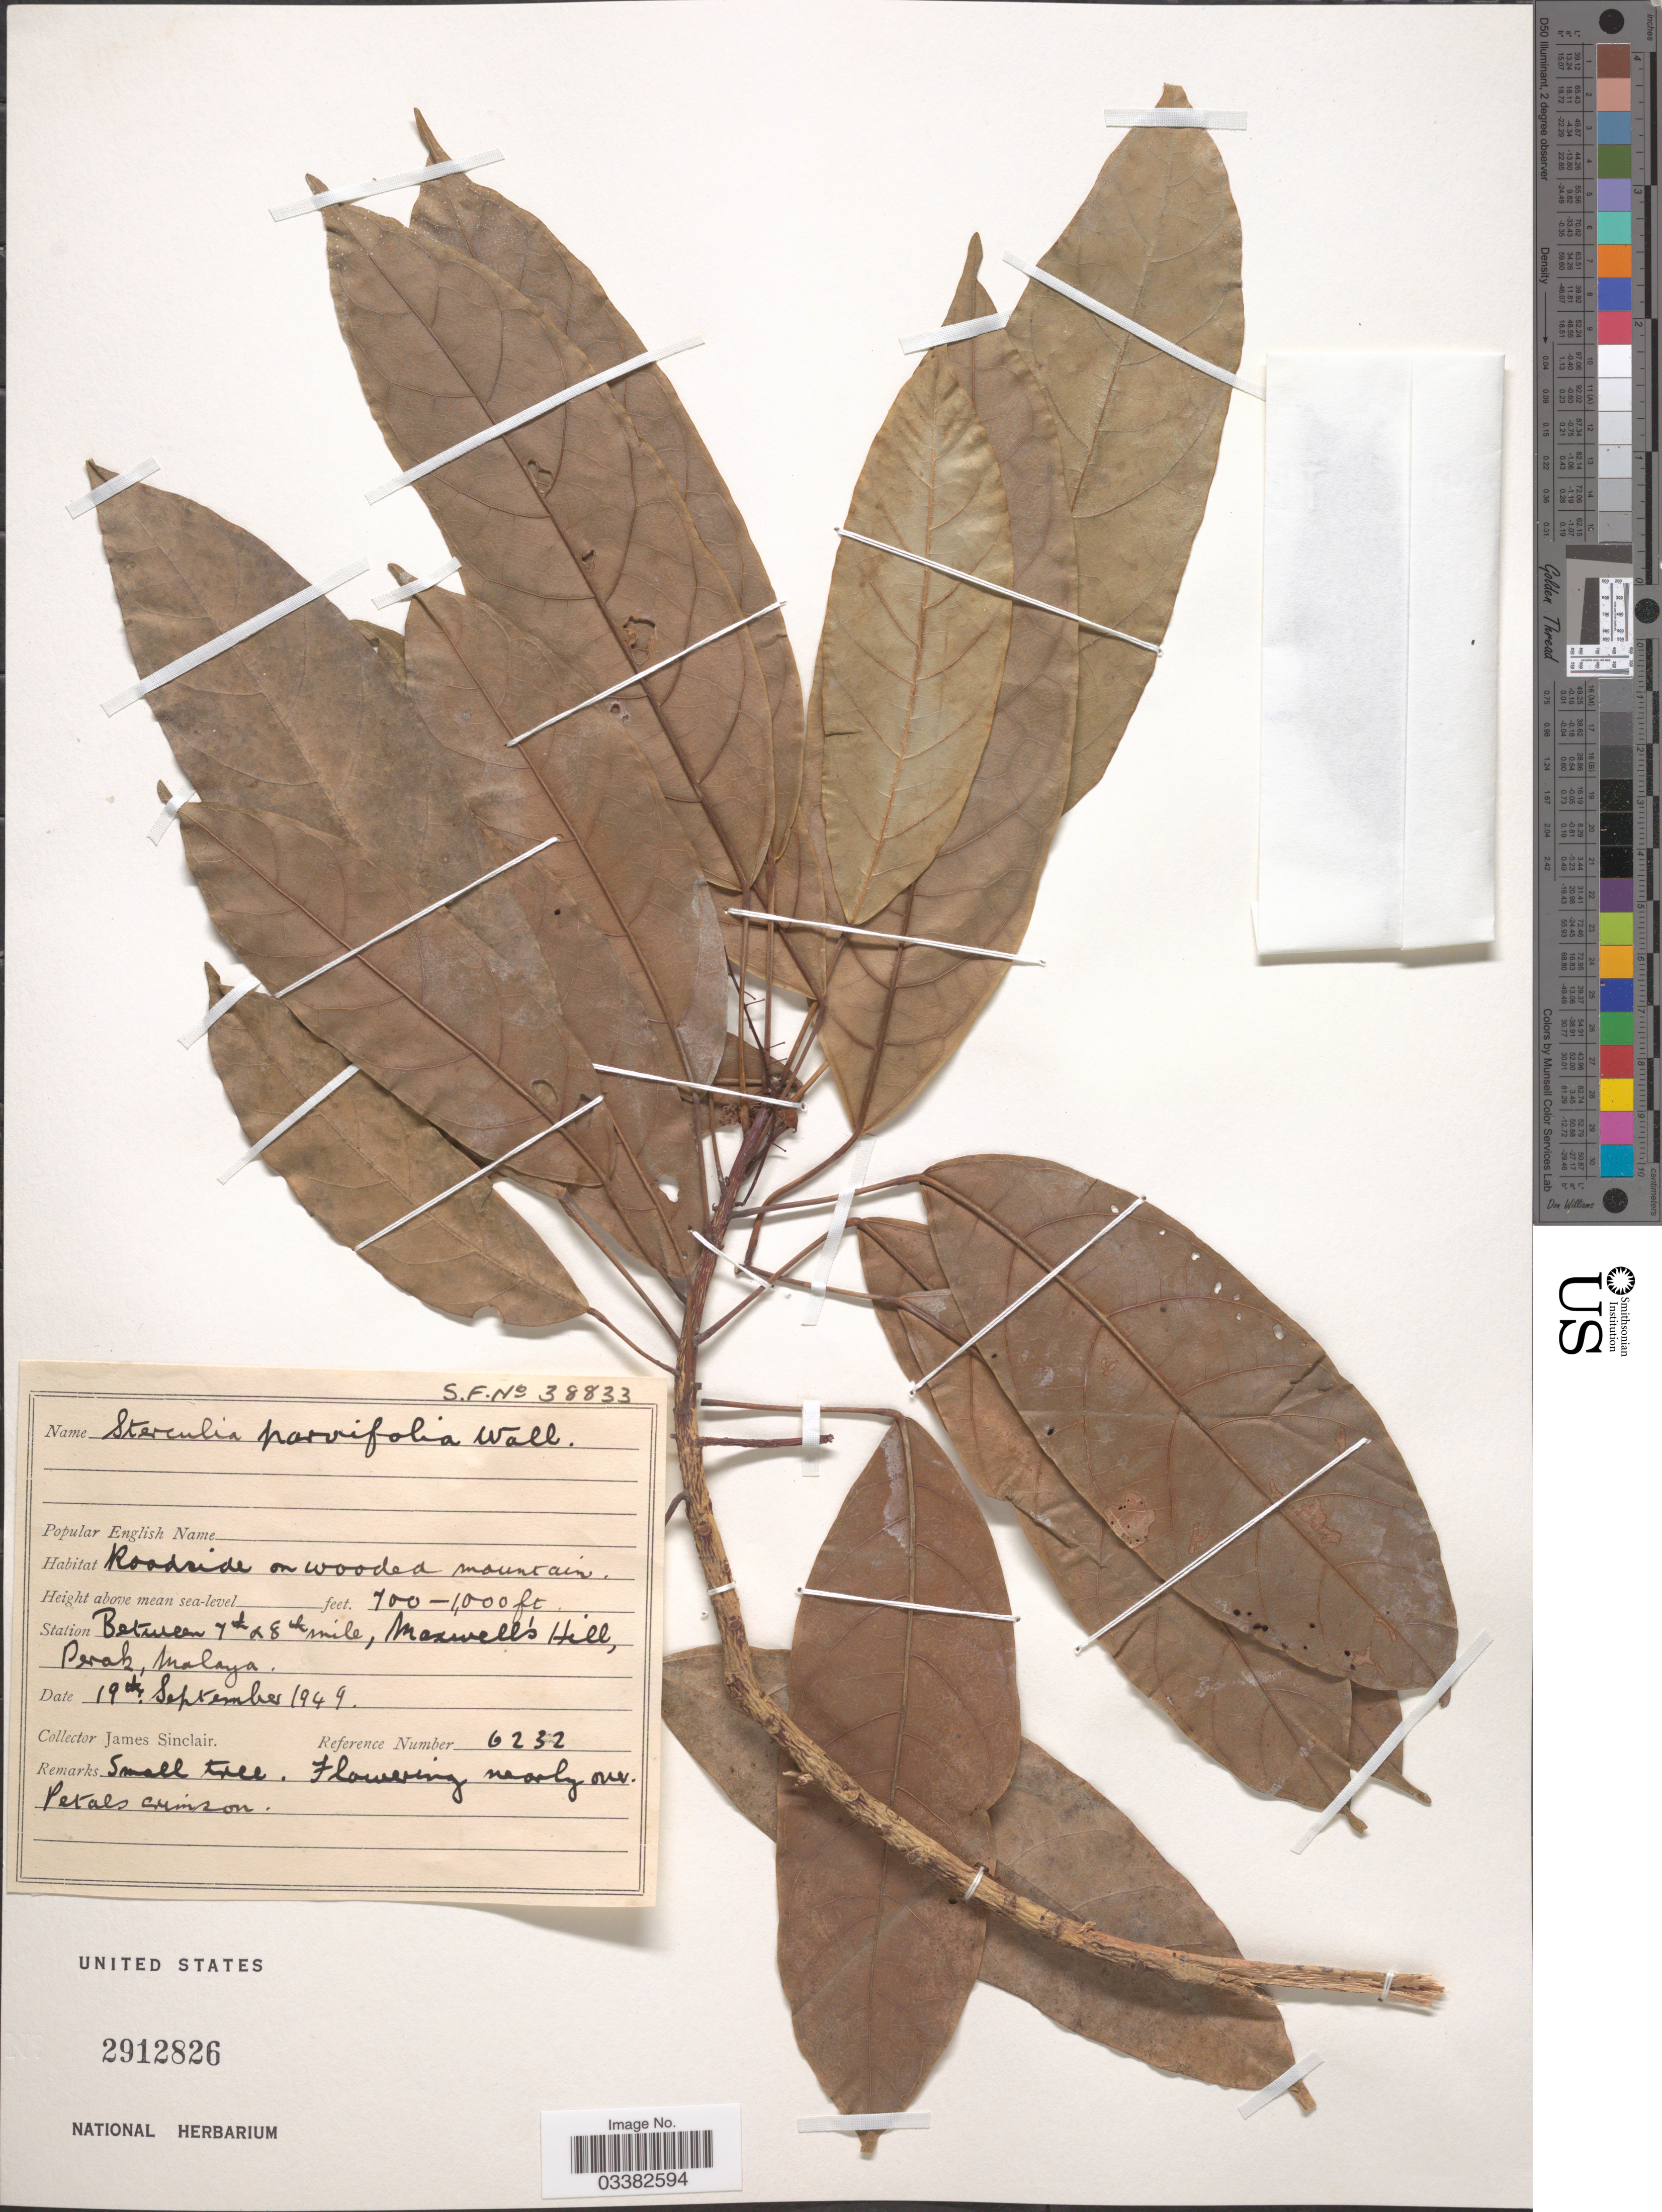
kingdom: Plantae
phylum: Tracheophyta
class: Magnoliopsida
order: Malvales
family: Malvaceae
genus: Sterculia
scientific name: Sterculia parvifolia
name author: Wall.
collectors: J. Sinclair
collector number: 6232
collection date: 1949-09-19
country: Malaysia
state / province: Perak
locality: Station Between 7th & 8th mile, Maxwell's Hill, Malaya.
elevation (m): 213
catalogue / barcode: US 2912826